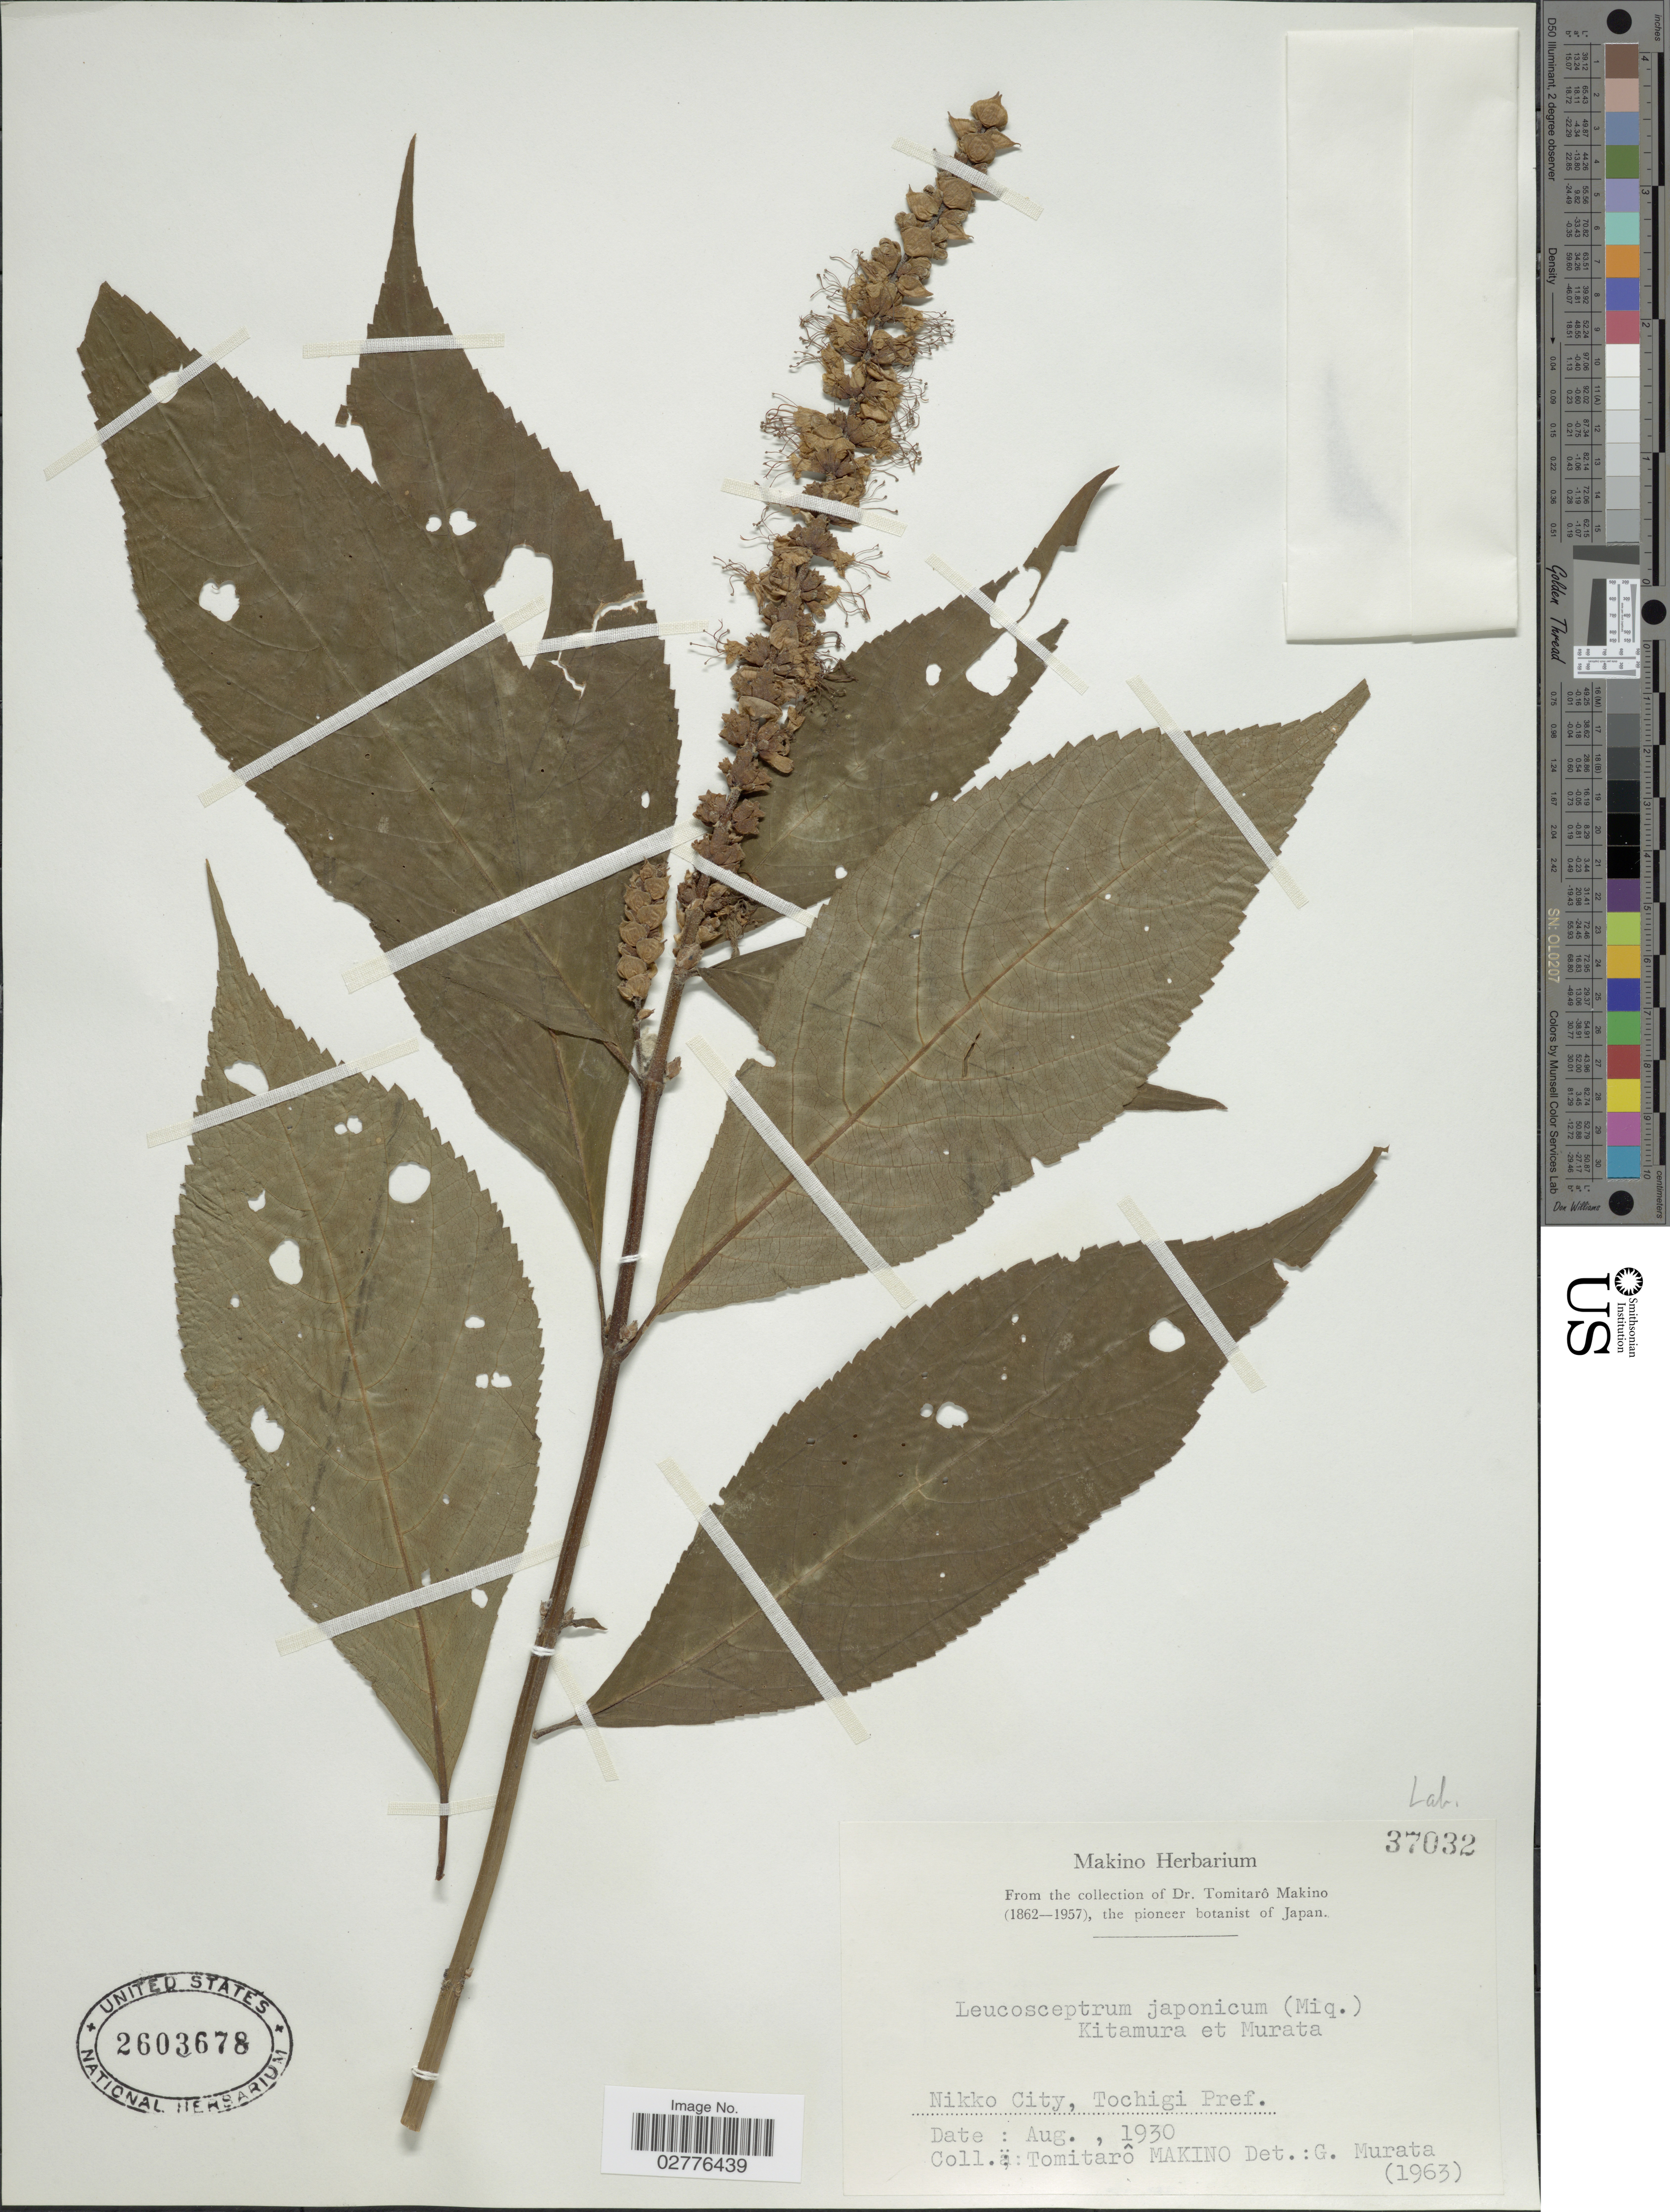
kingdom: Plantae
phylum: Tracheophyta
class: Magnoliopsida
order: Lamiales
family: Lamiaceae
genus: Leucosceptrum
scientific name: Leucosceptrum japonicum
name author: (Miq.) Kitam. & Murata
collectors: T. Makino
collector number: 37032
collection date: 1930-08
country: Japan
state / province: Totigi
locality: Nikko City, Tochigi Pref.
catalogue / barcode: US 2603678